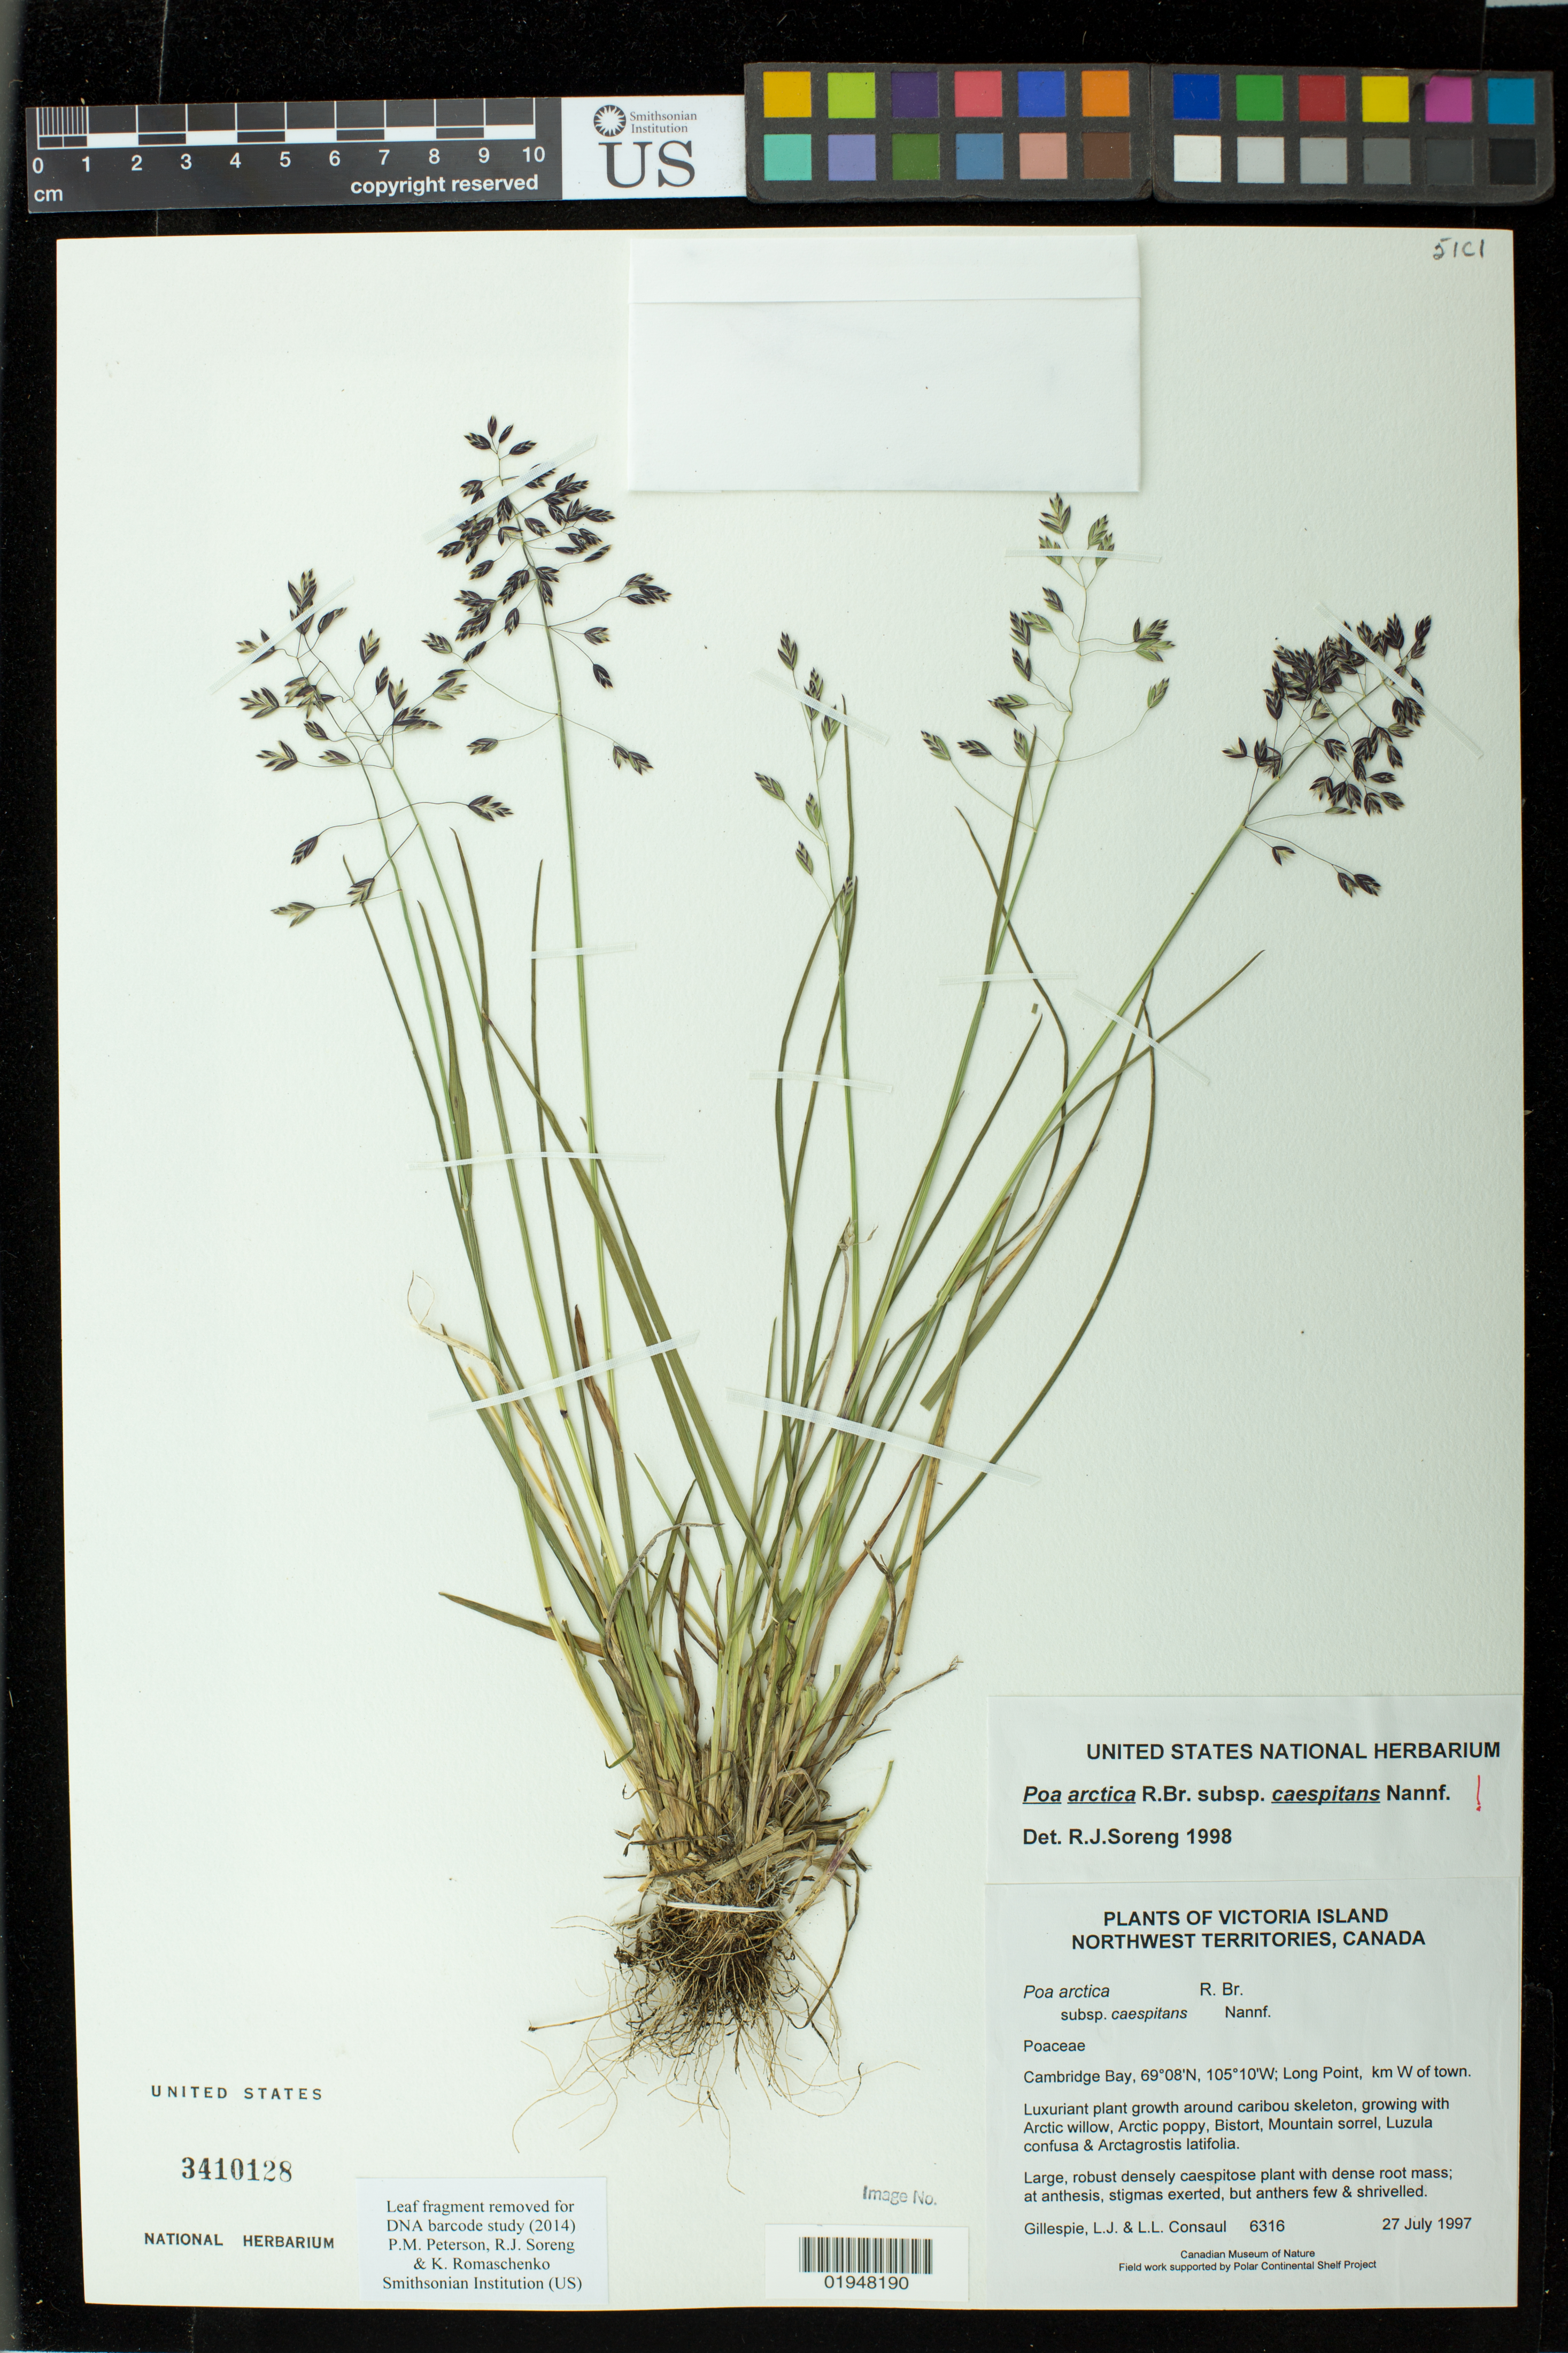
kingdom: Plantae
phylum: Tracheophyta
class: Liliopsida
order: Poales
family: Poaceae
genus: Poa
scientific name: Poa arctica subsp. caespitans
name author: (Simmons) Nannf.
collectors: L. Consaul & L. J. Gillespie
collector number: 6316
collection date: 1997-07-27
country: Canada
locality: Cambridge Bay; Long Point, km W of town.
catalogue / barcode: US 3410128